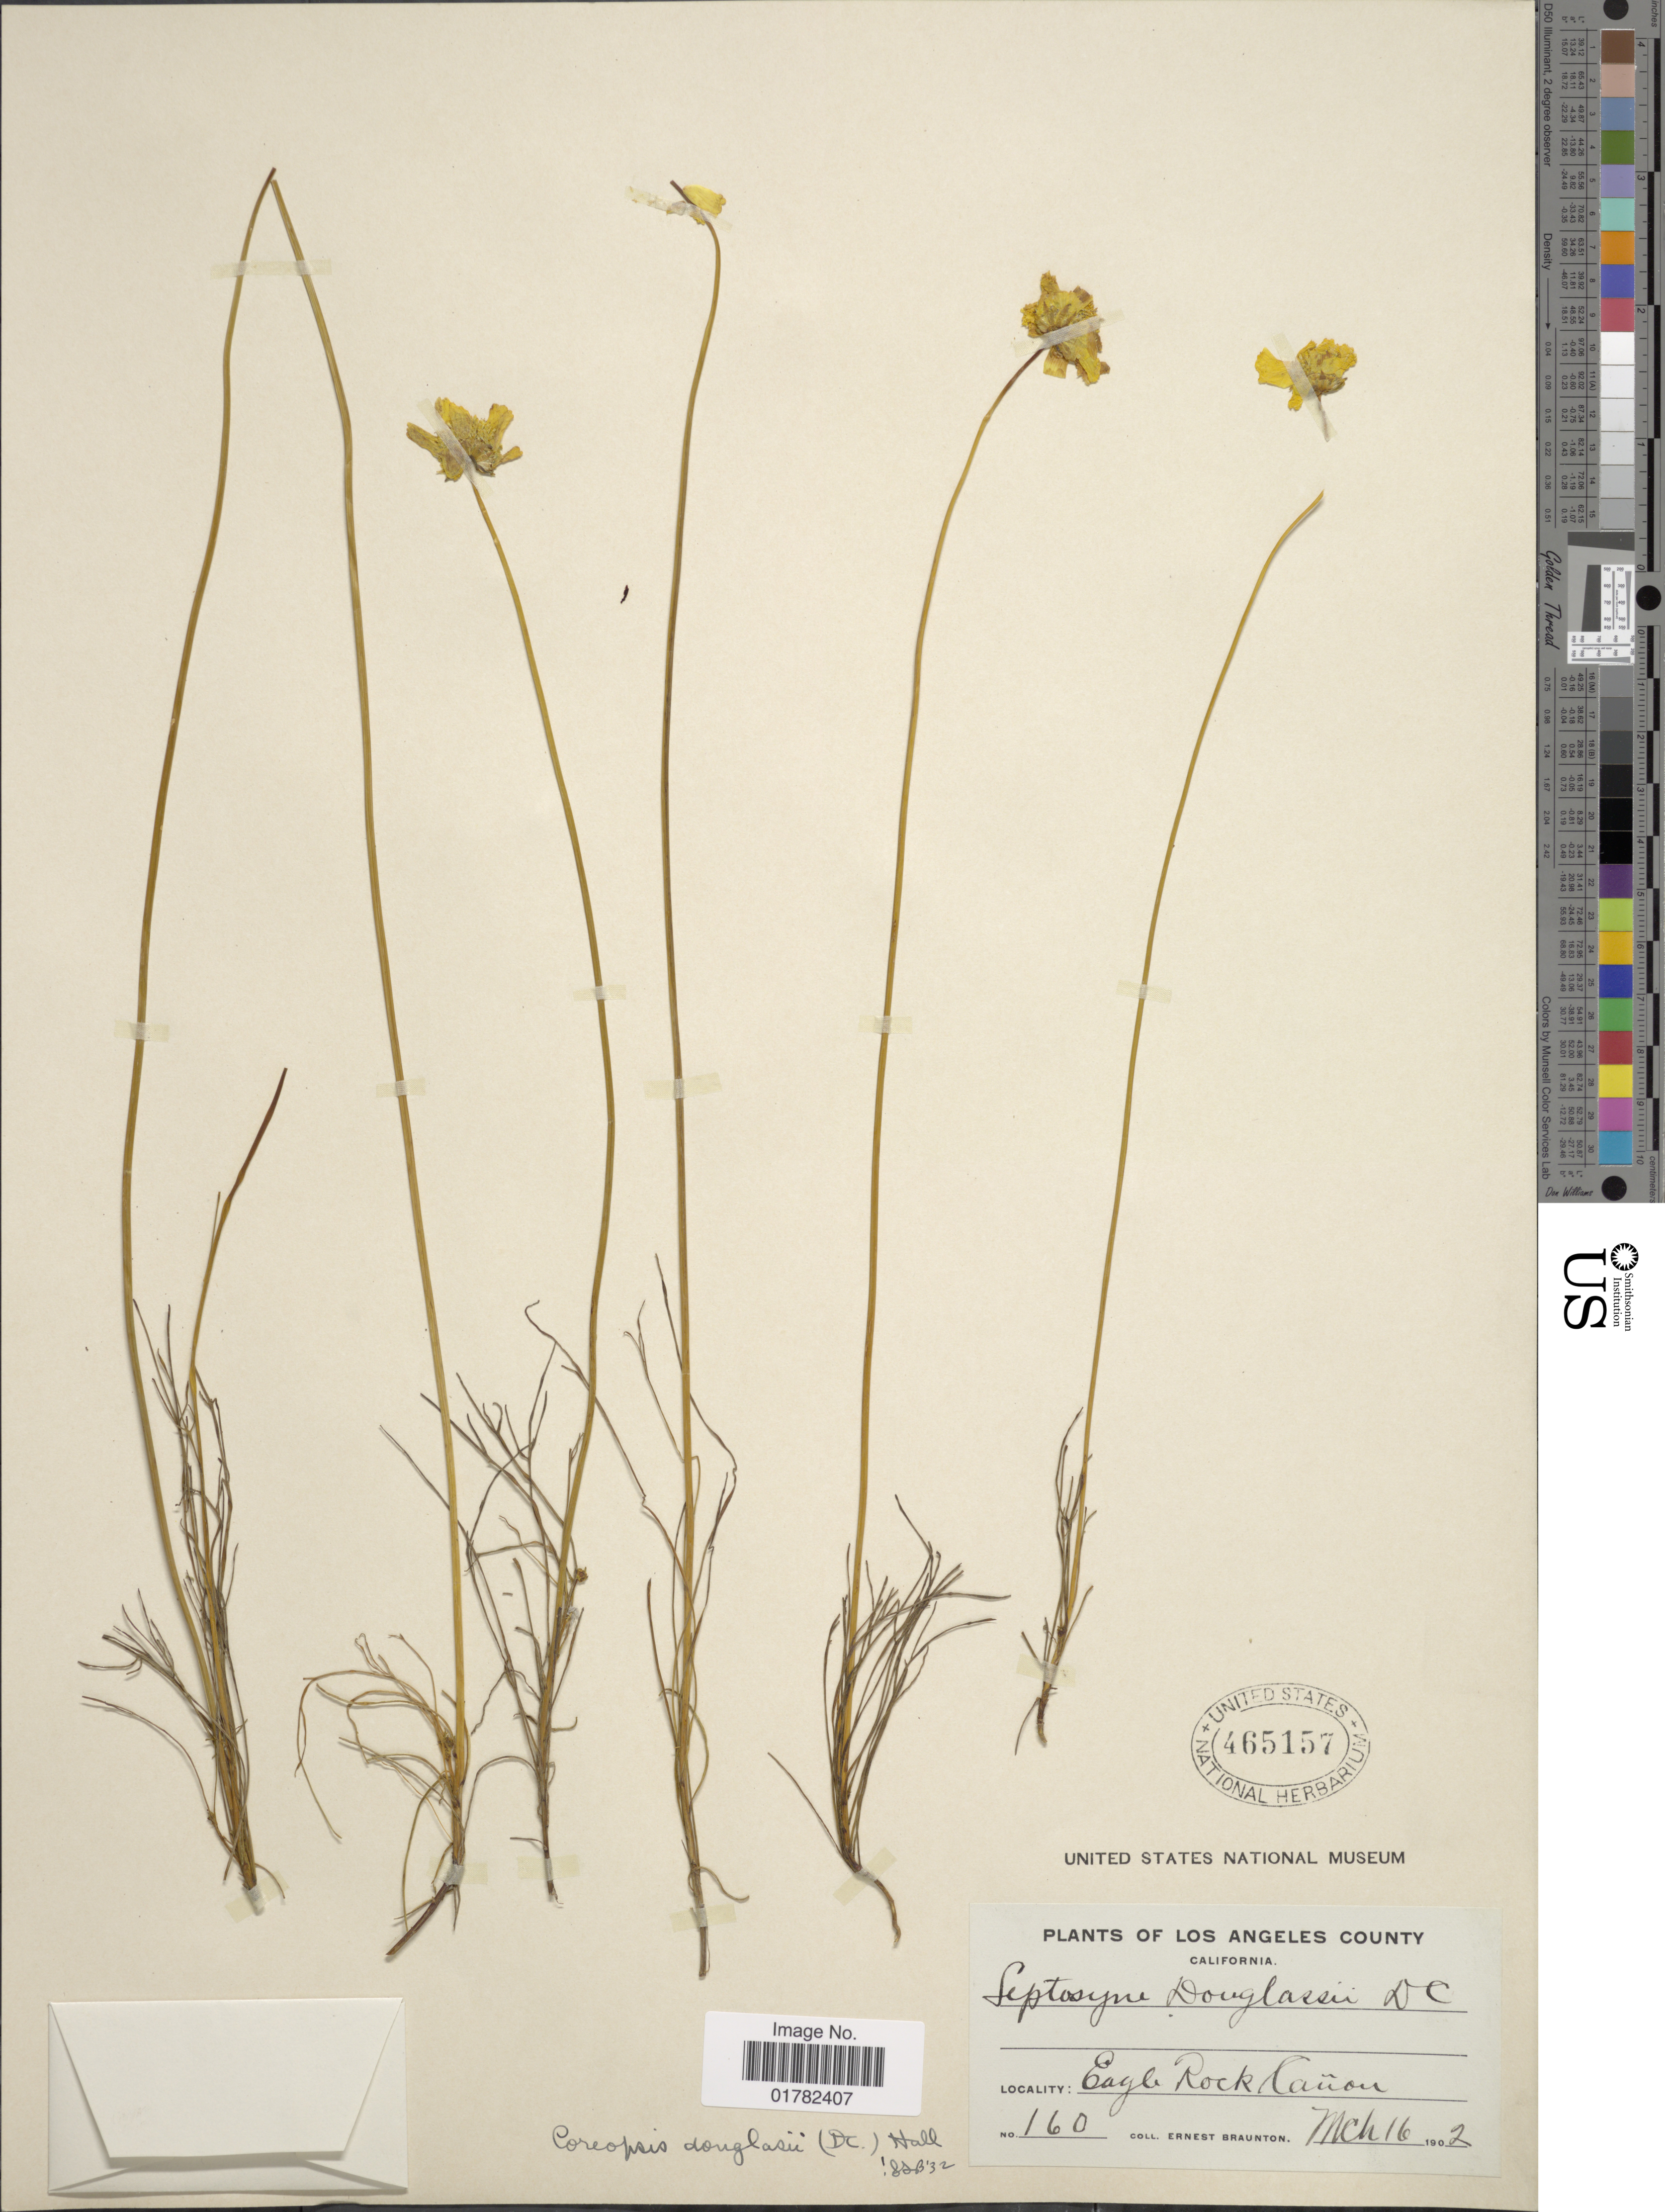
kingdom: Plantae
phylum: Tracheophyta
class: Magnoliopsida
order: Asterales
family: Asteraceae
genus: Coreopsis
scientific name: Coreopsis douglasii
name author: (DC.) H.M. Hall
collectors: E. Braunton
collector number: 160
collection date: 1902-03-16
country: United States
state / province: California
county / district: Los Angeles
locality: Los Angeles County, Eagle Rock Cañon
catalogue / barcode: US 465157